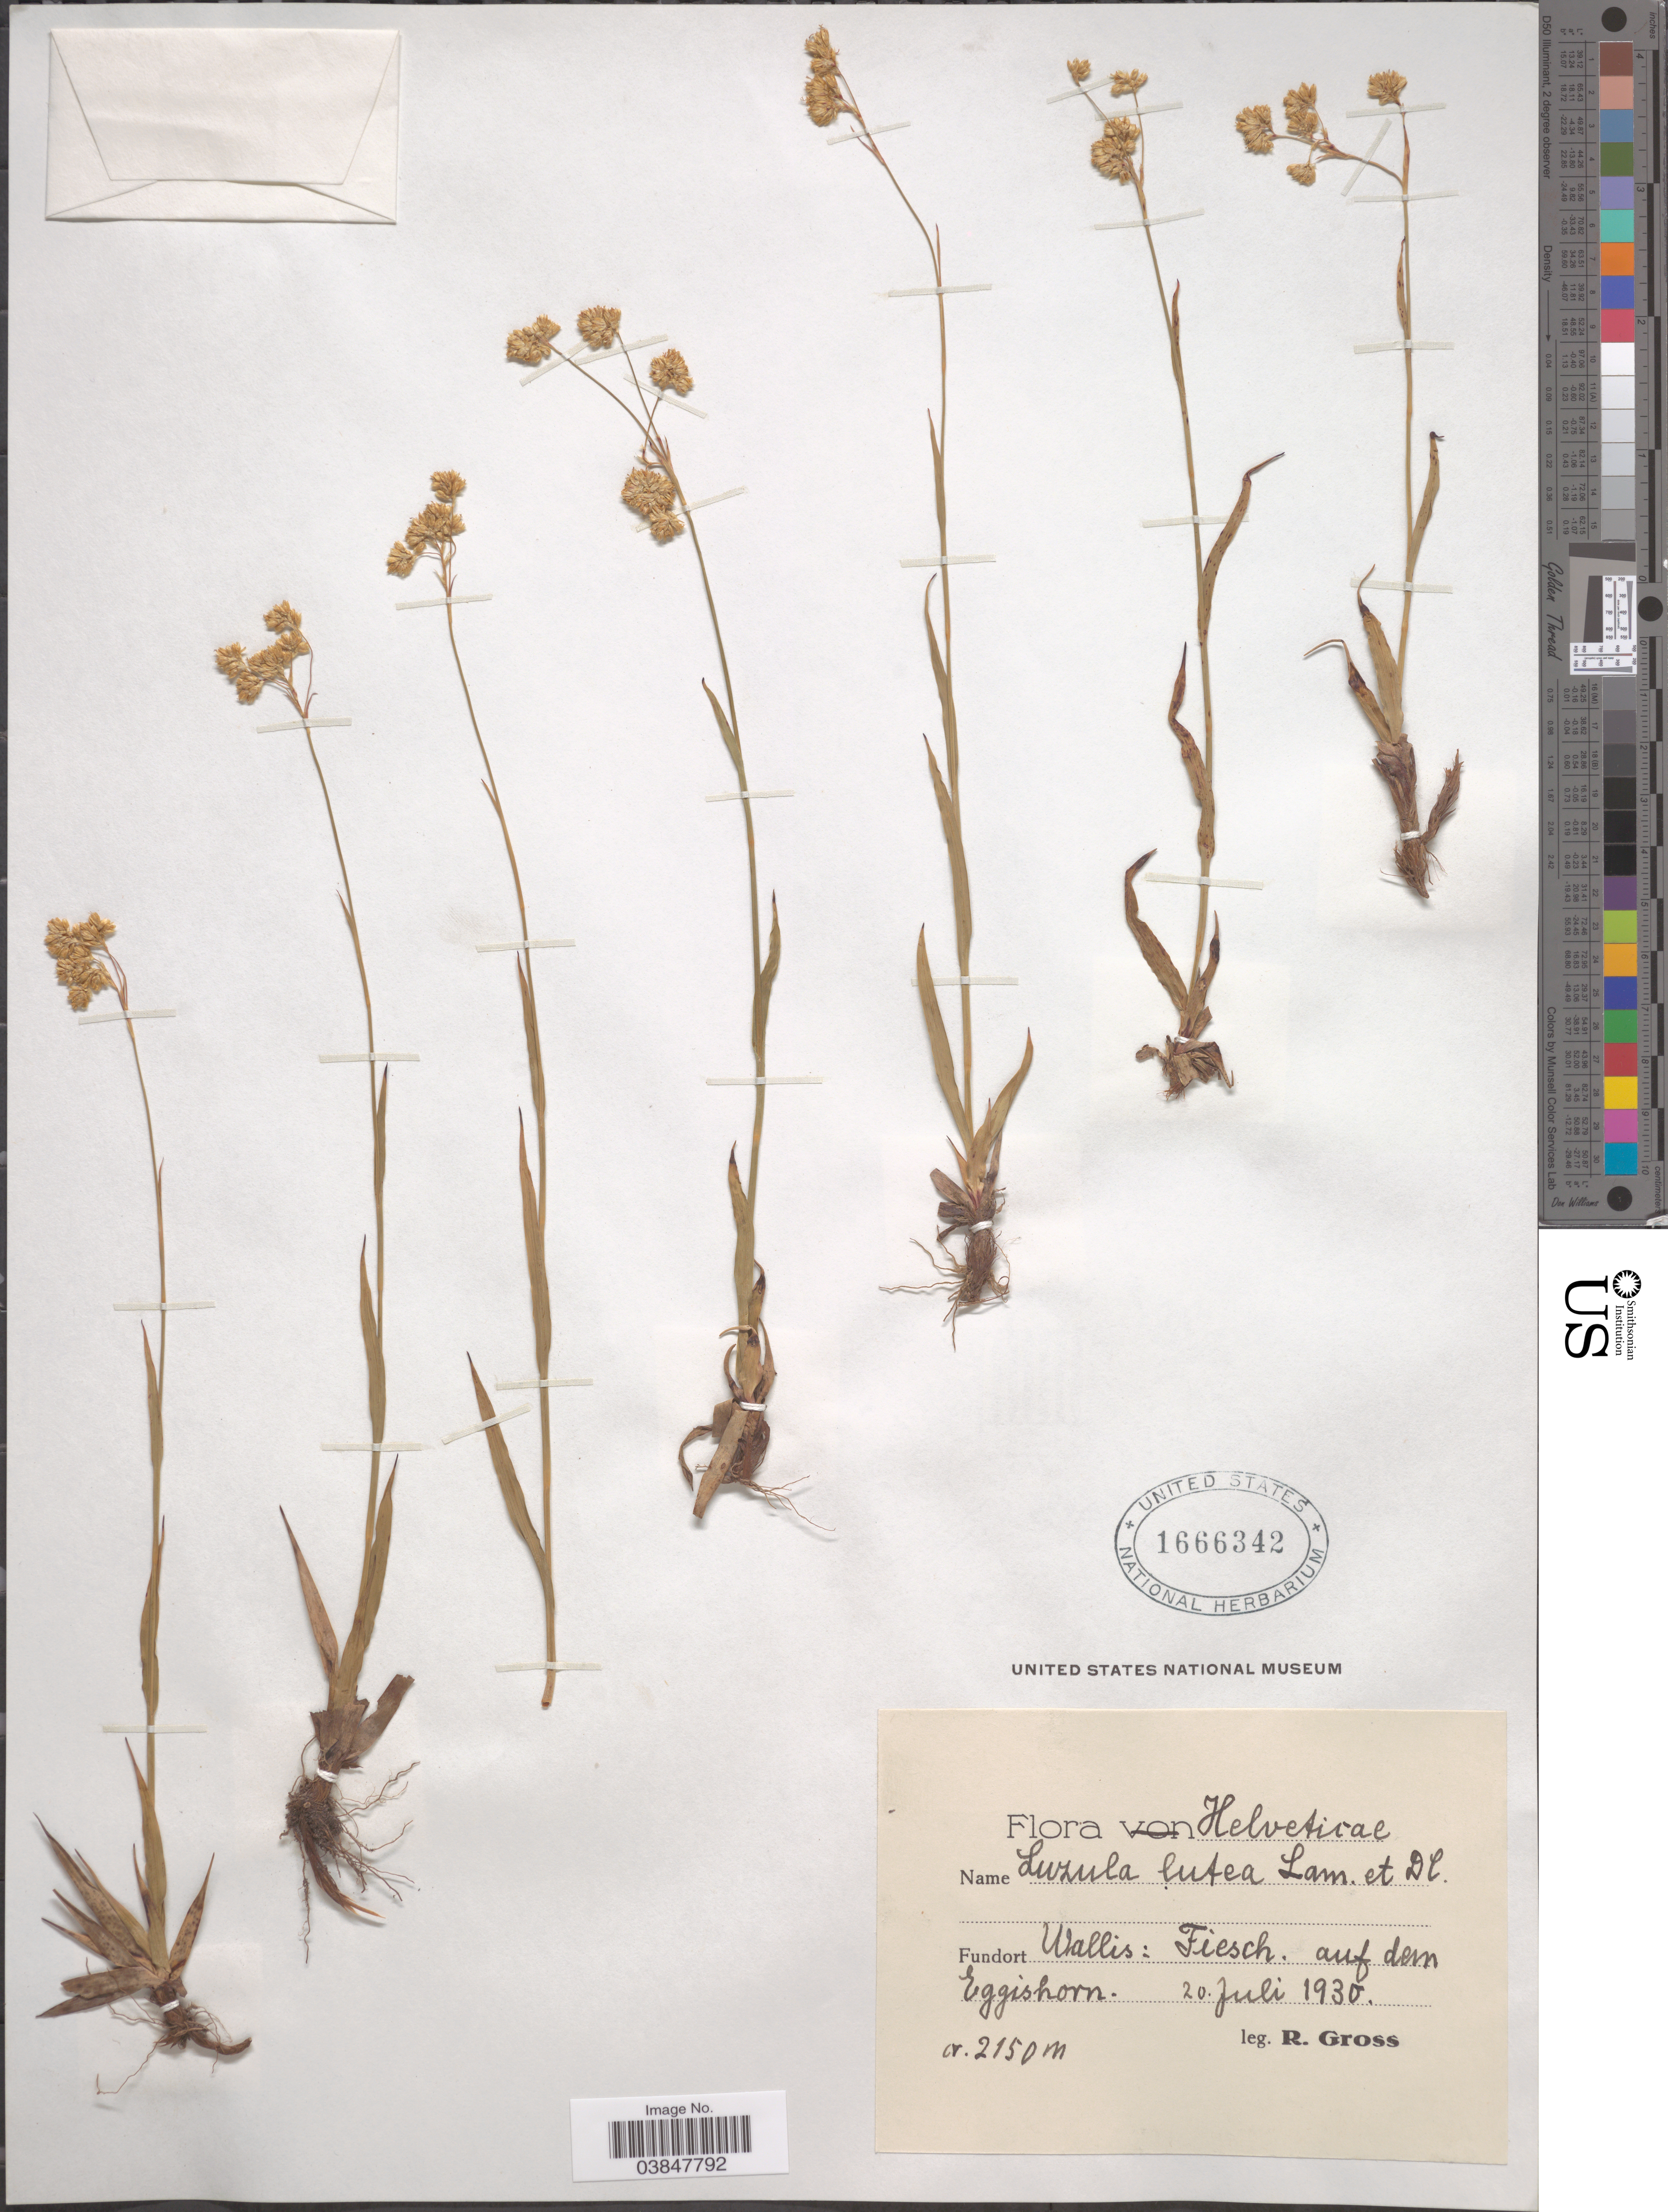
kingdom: Plantae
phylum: Tracheophyta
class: Liliopsida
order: Poales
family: Juncaceae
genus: Luzula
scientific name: Luzula lutea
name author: (All.) DC.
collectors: R. Gross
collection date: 1930-07-20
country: United Kingdom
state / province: Wales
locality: Helveticae. Wallis: Fiesch. Auf dern Eggishorn.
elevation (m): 2150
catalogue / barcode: US 1666342